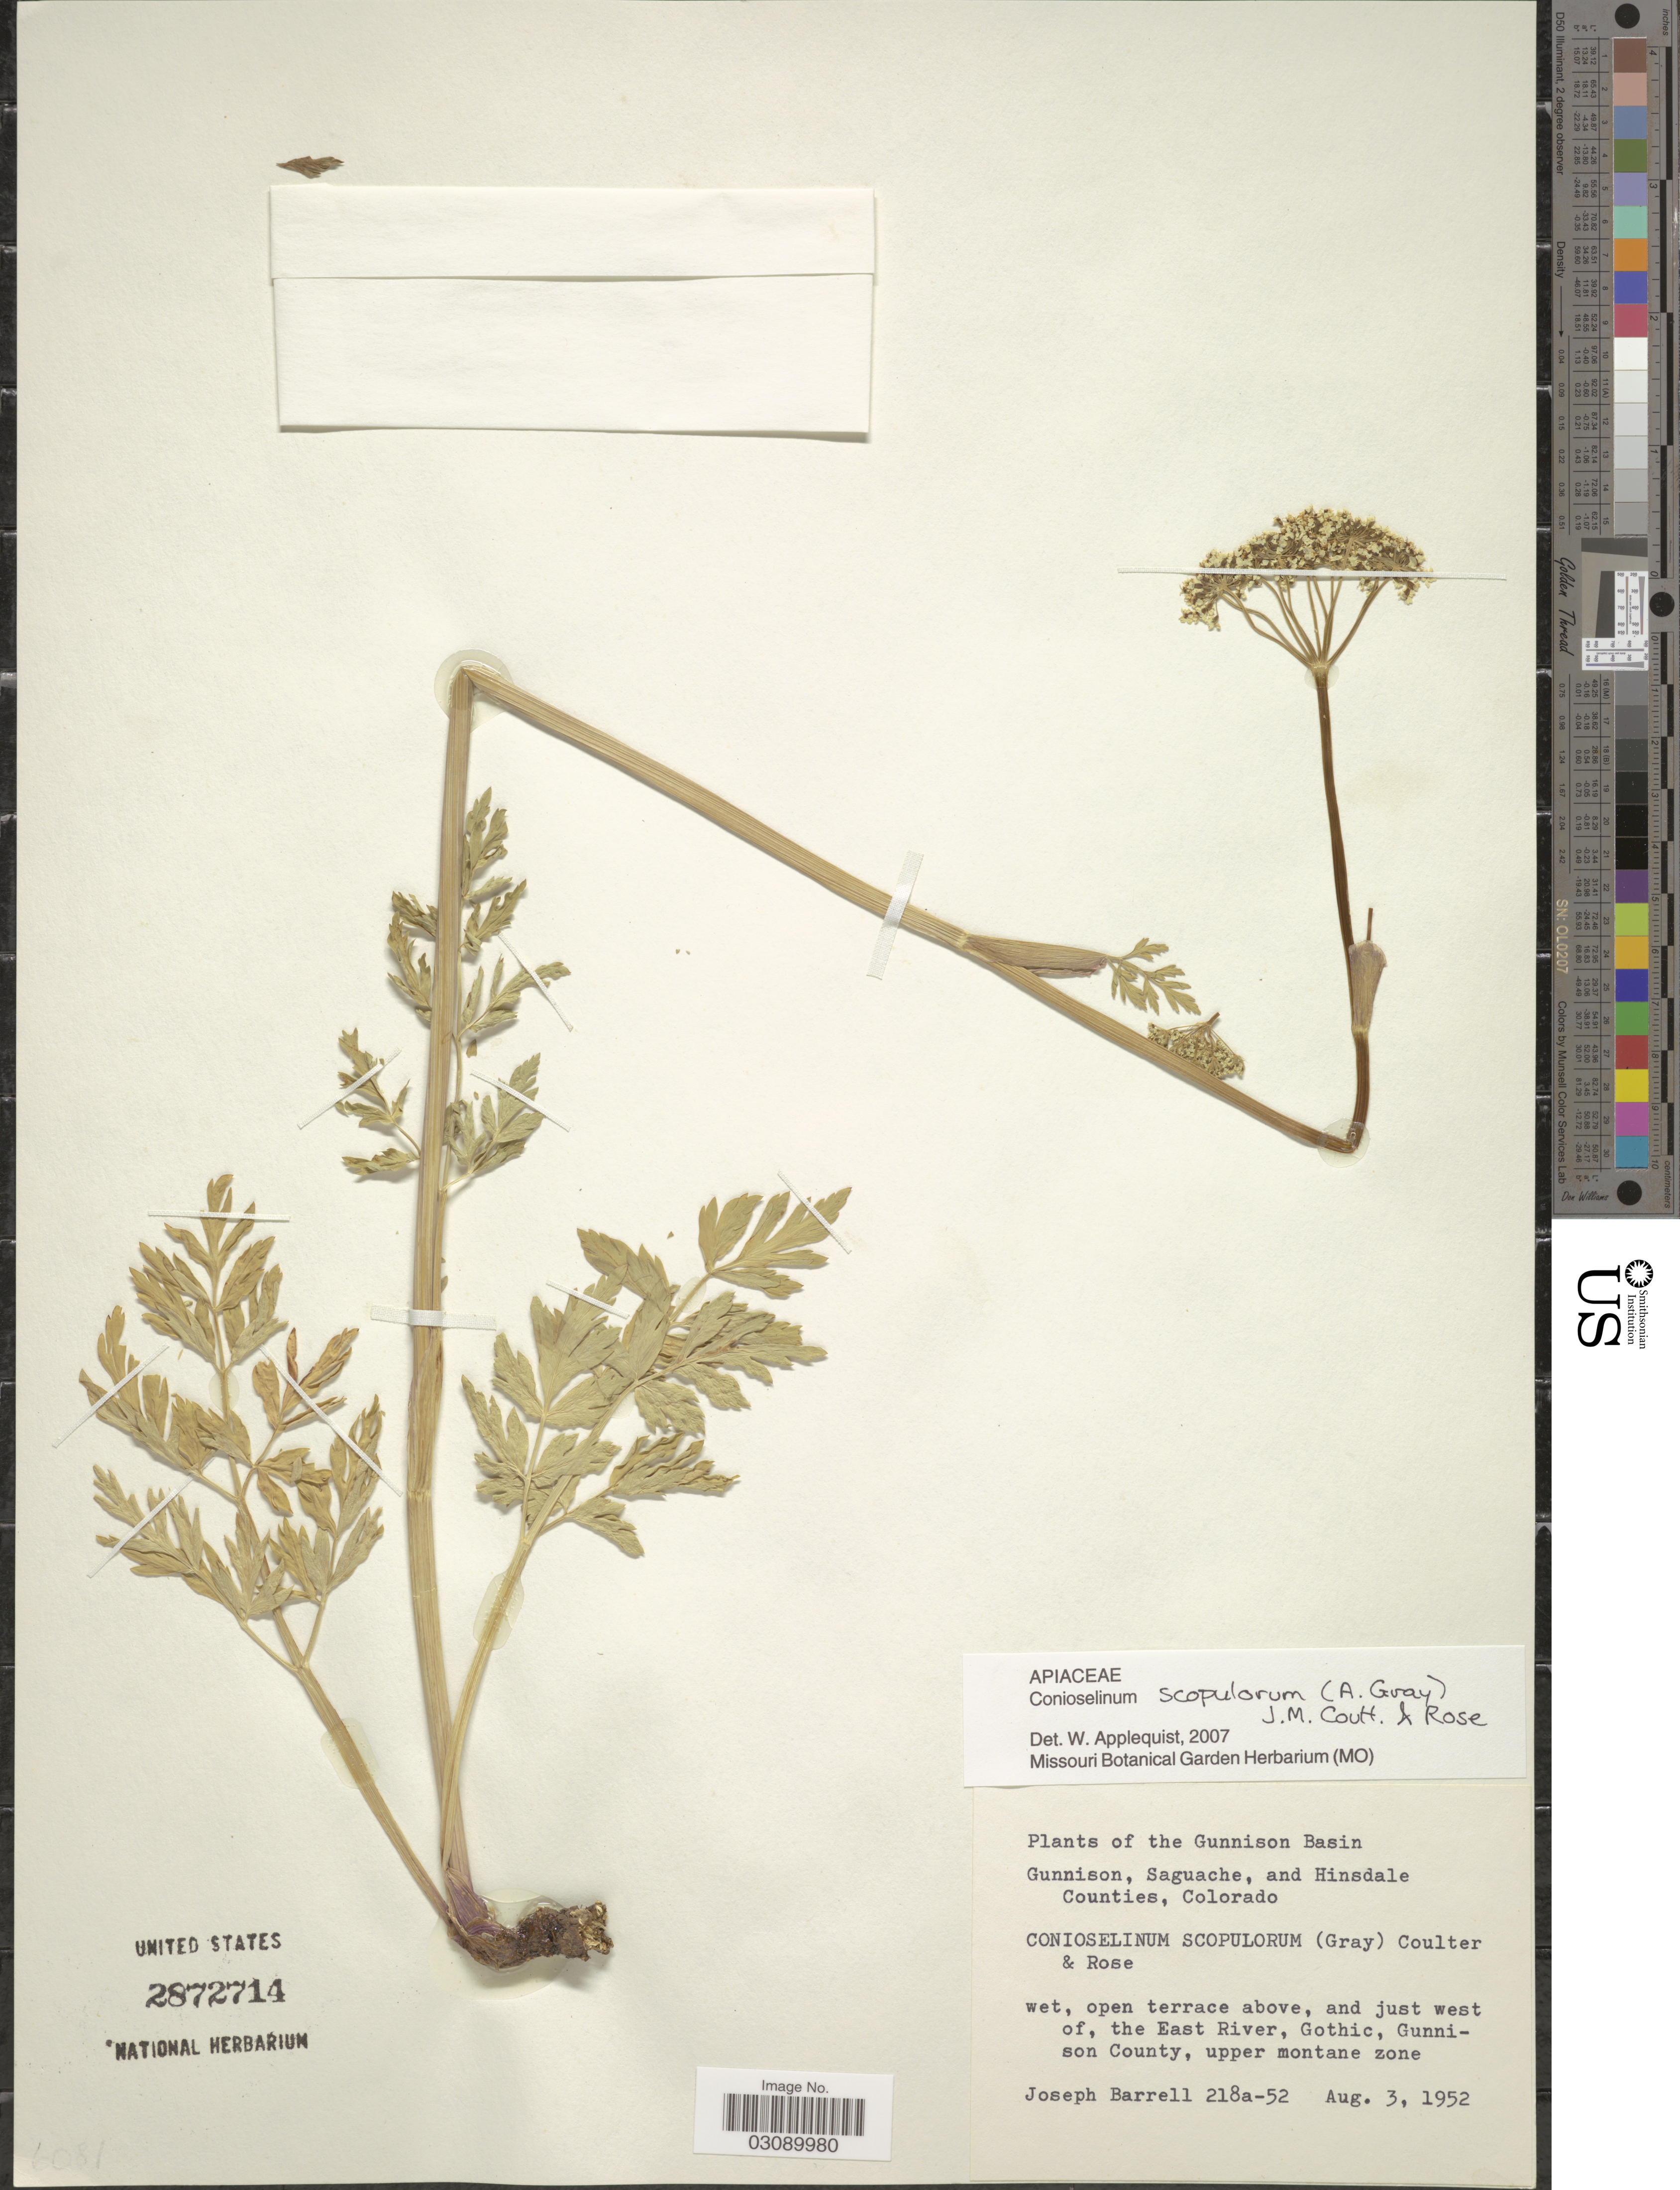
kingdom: Plantae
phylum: Tracheophyta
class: Magnoliopsida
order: Apiales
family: Apiaceae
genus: Conioselinum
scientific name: Conioselinum scopulorum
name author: (A. Gray) J.M. Coult. & Rose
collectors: J. Barrell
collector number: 218a-52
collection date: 1952-08-03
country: United States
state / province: Colorado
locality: Gunnison Basin. Wet, open terrace above, and just west of, the East River, Gothic, Gunnison County, upper montane zone.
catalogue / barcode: US 2872714